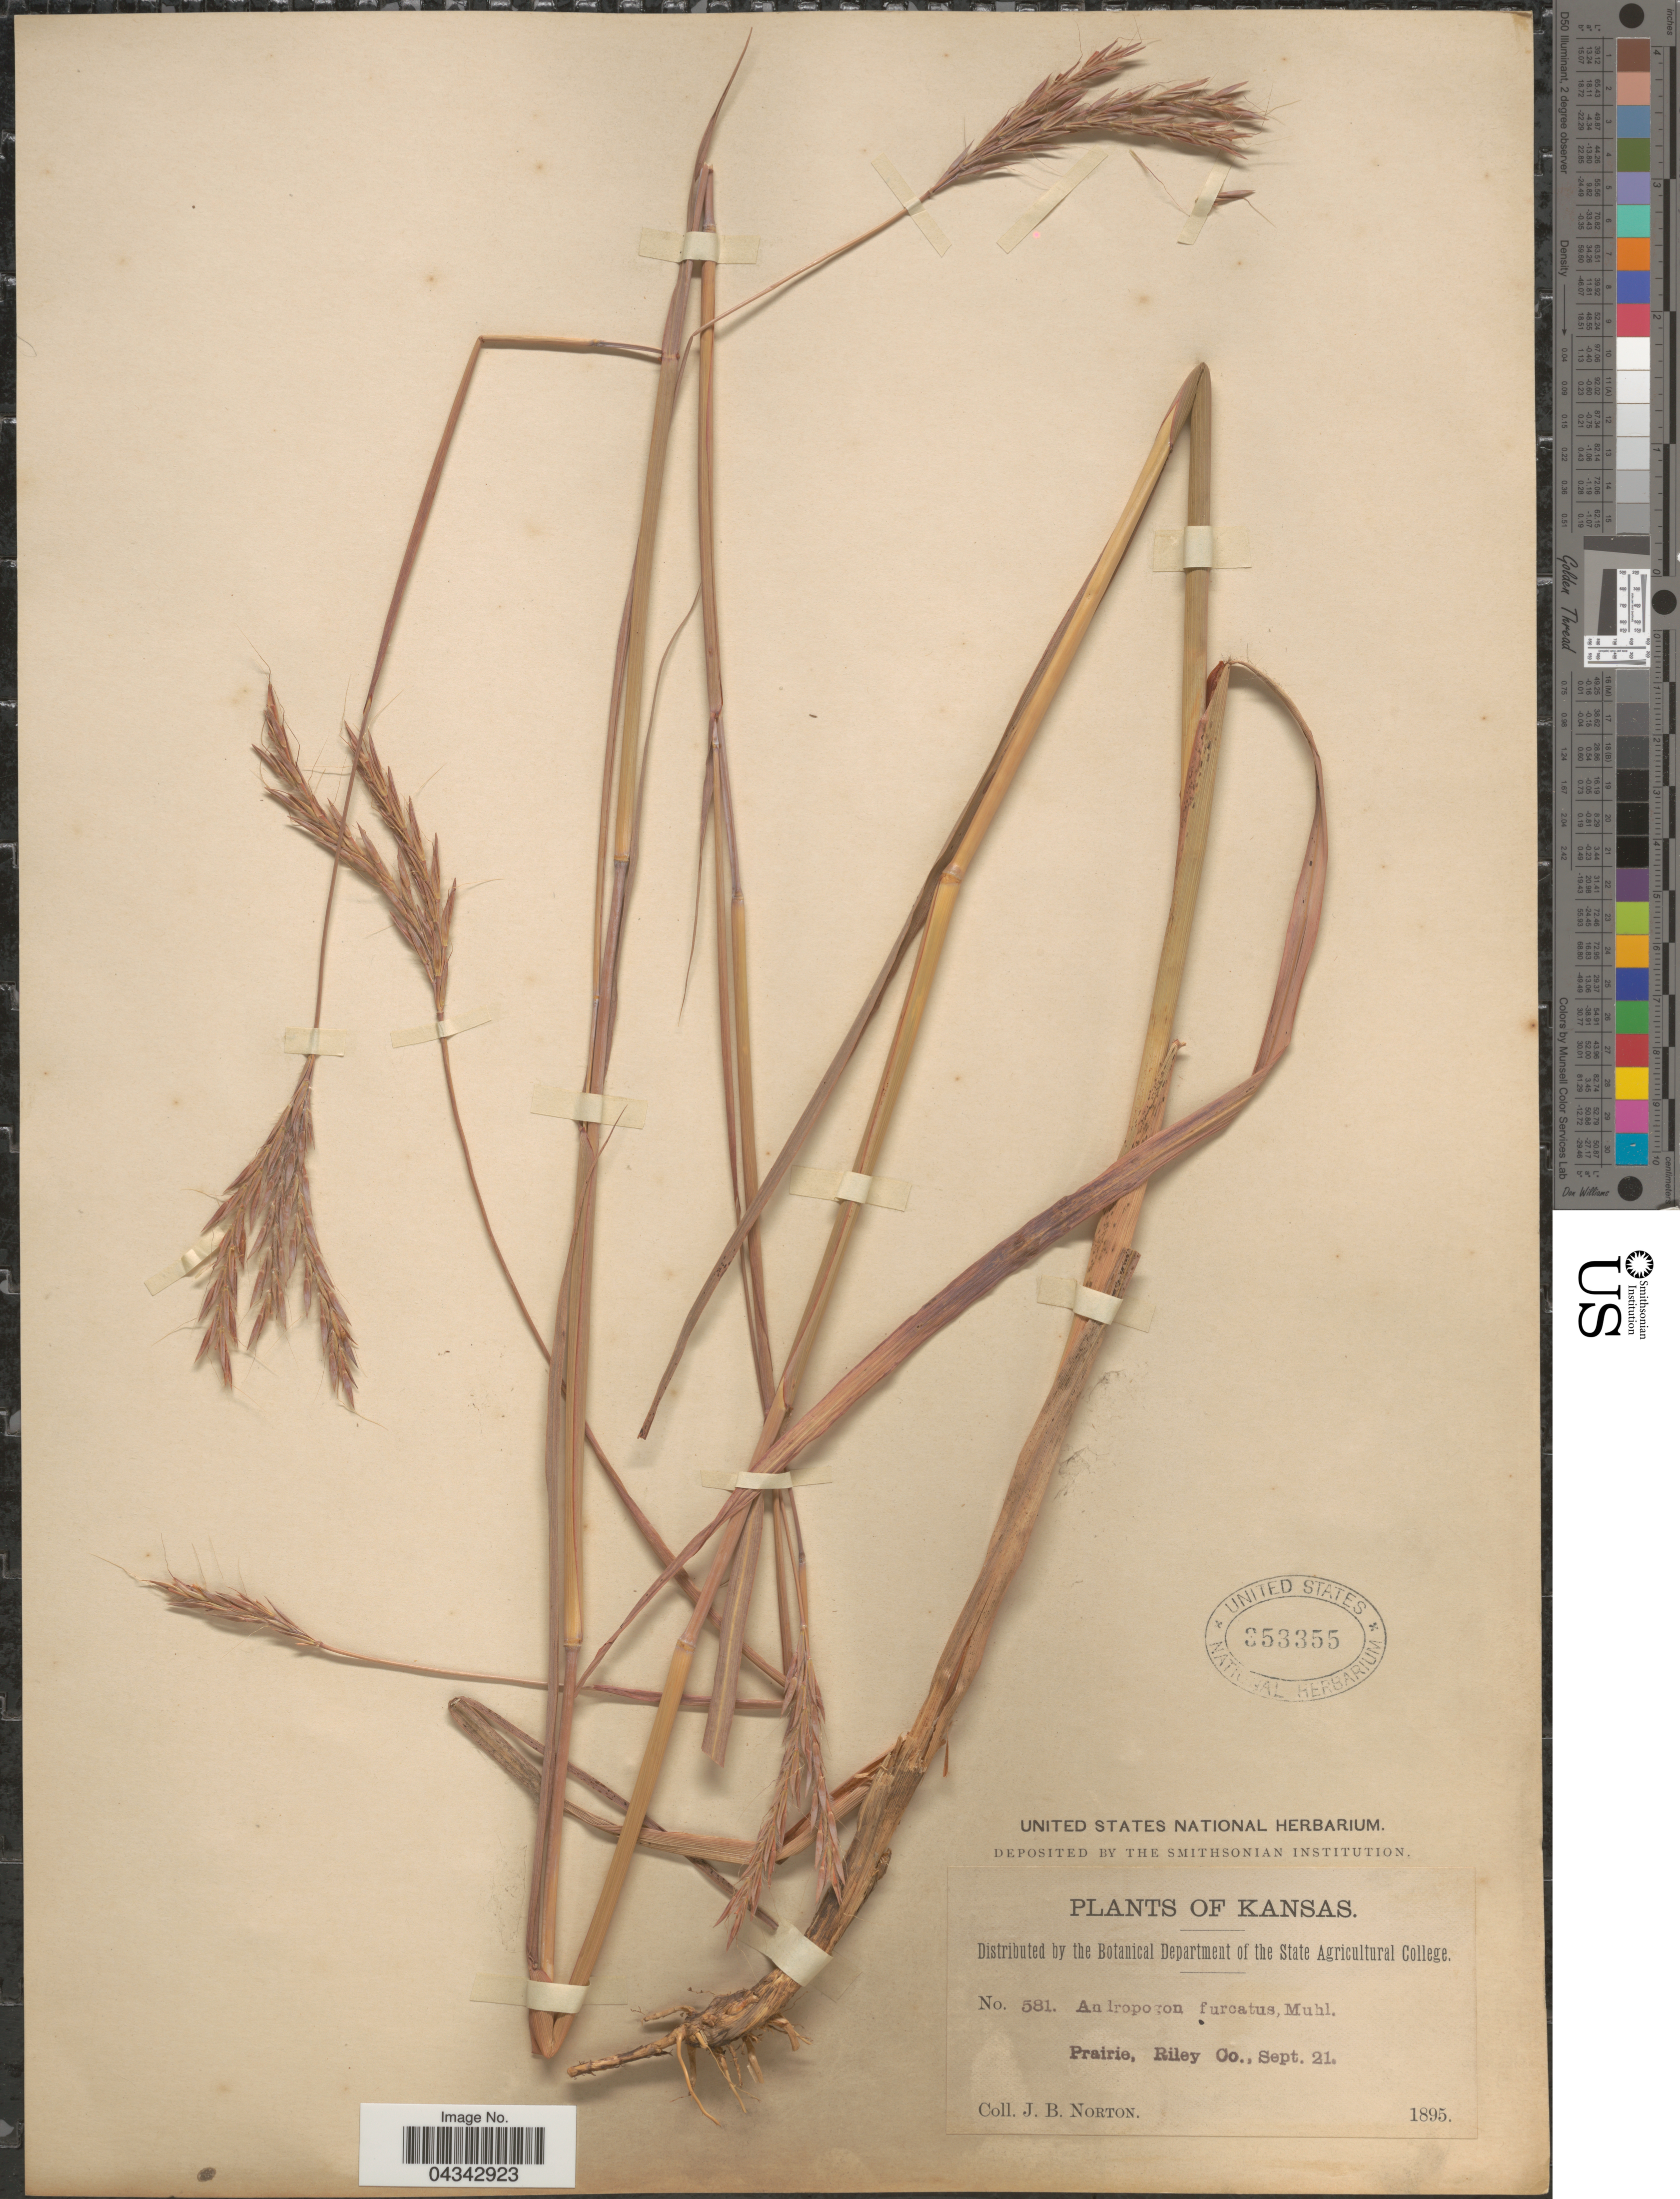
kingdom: Plantae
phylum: Tracheophyta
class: Liliopsida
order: Poales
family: Poaceae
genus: Andropogon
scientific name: Andropogon gerardii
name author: Vitman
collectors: J. B. Norton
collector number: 581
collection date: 1895-09-21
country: United States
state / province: Kansas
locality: Prairie, Riley Co.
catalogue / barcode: US 353355